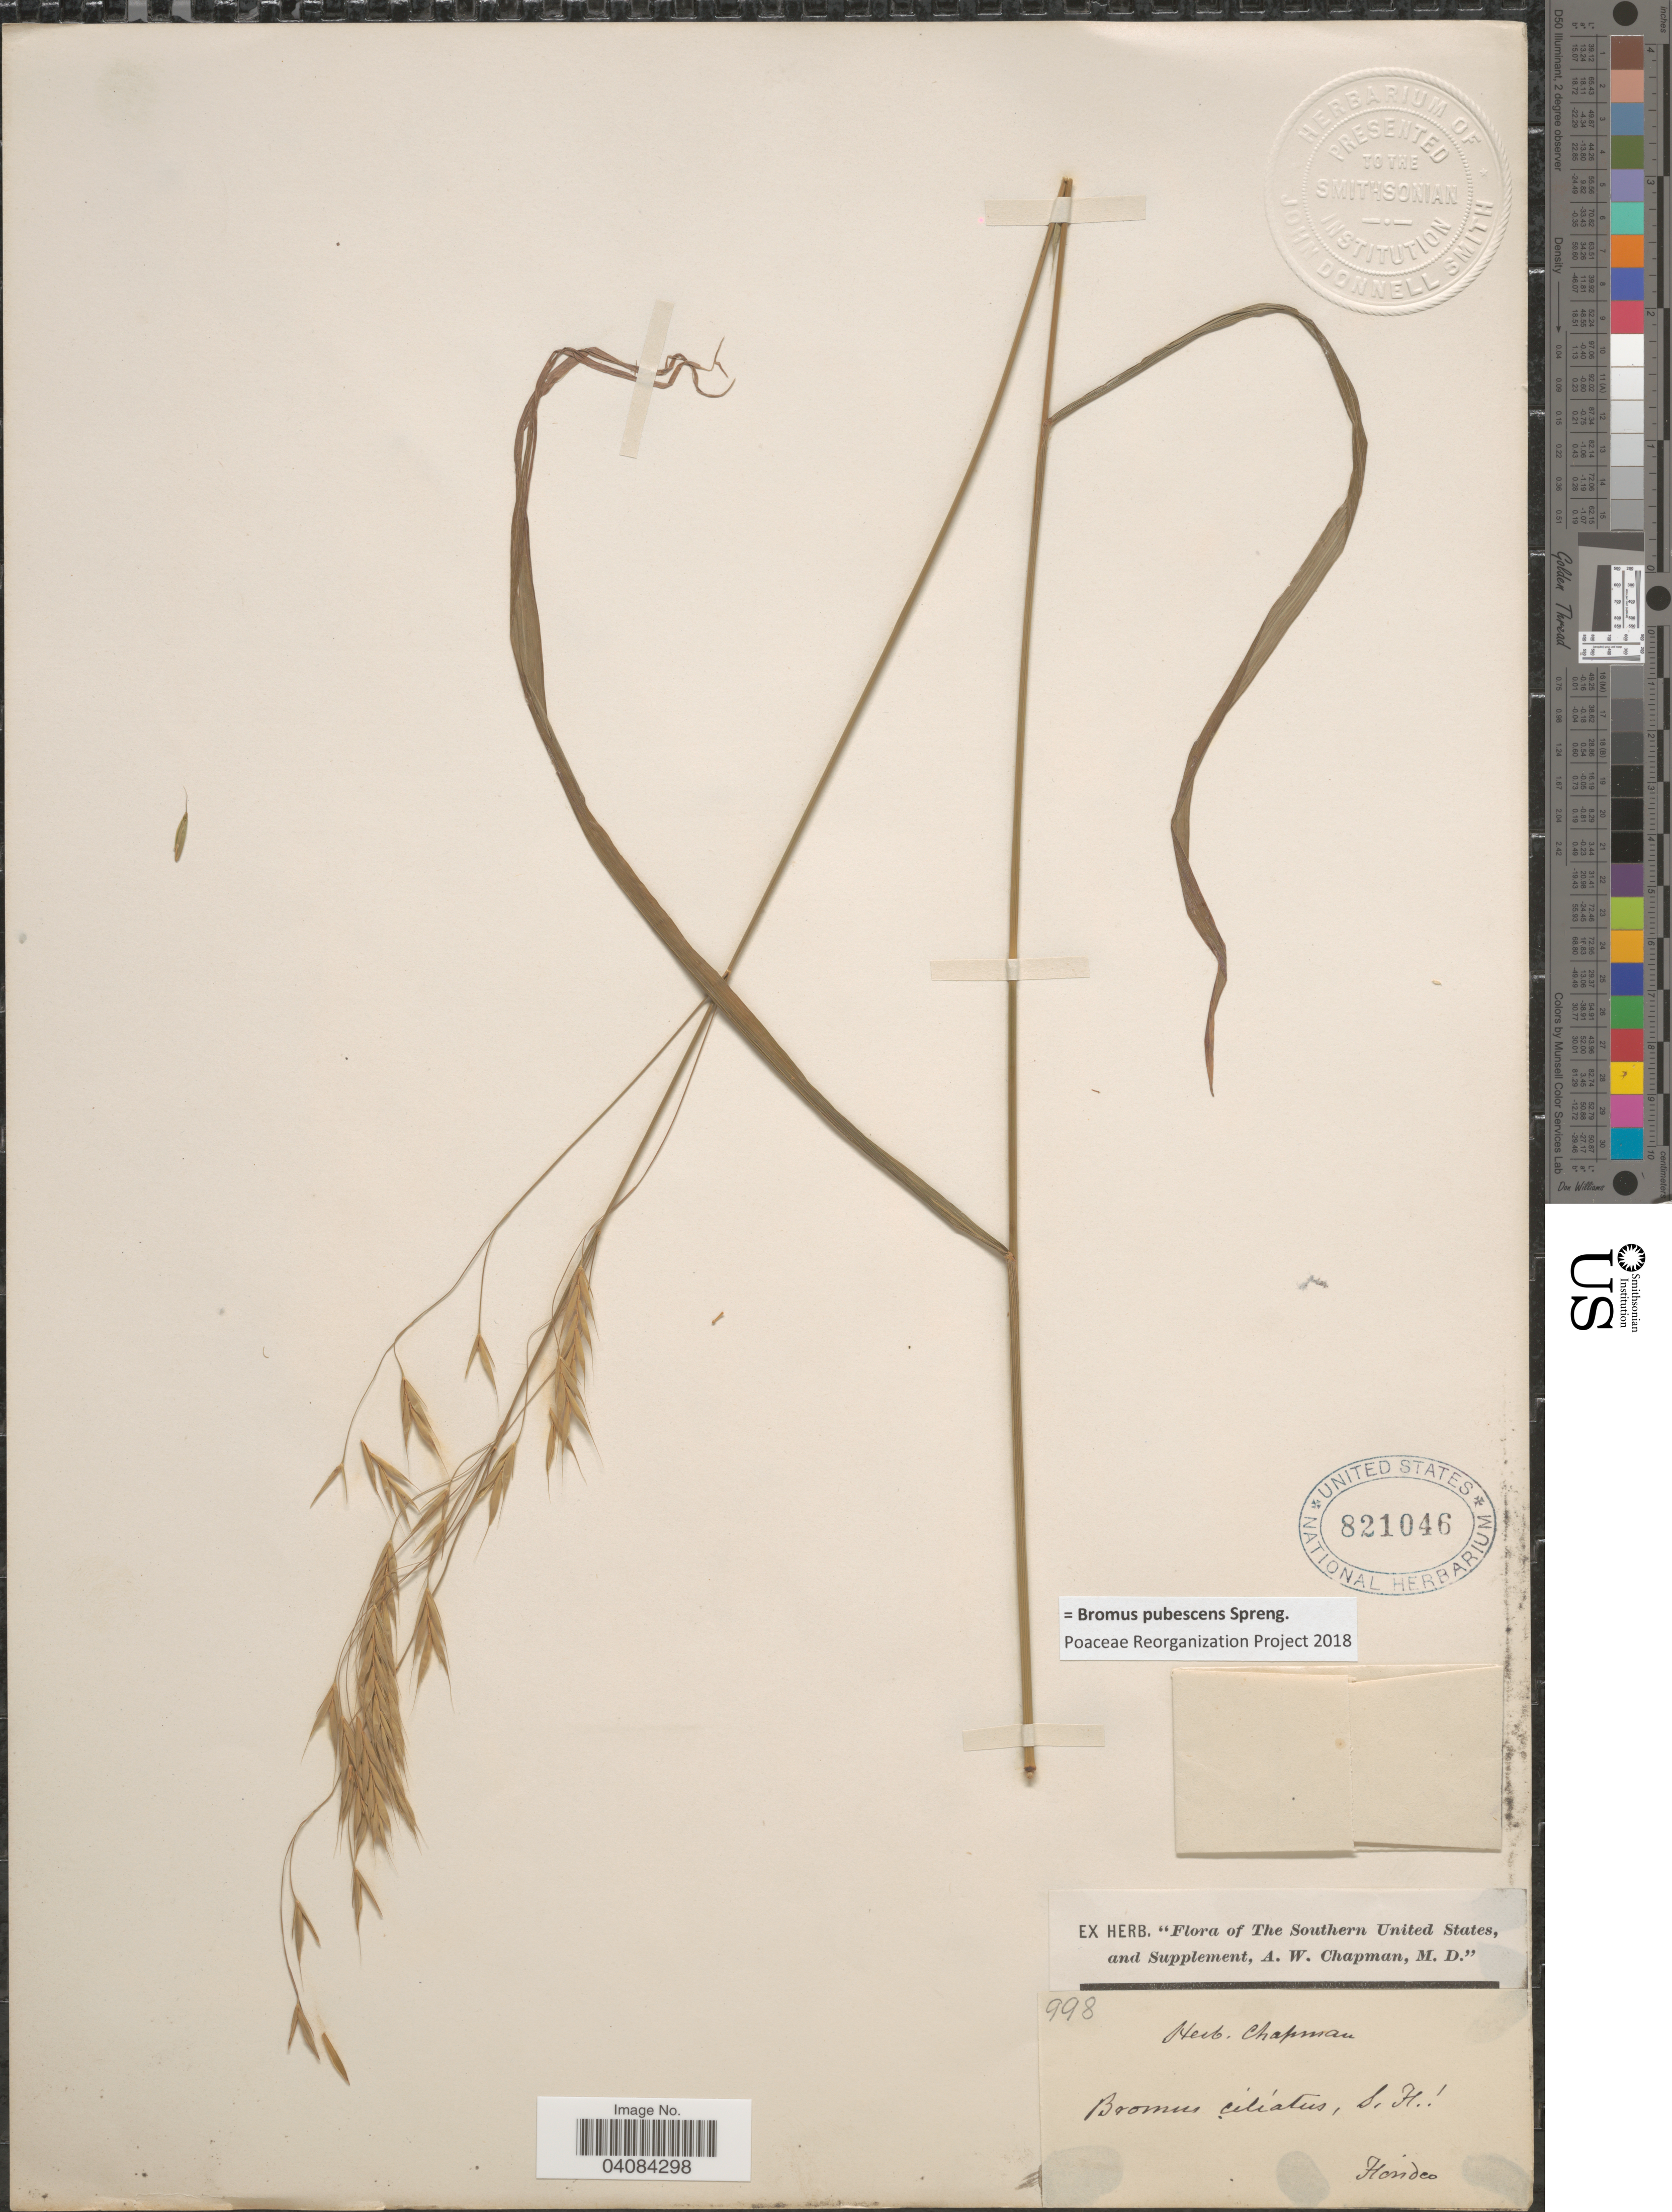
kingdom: Plantae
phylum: Tracheophyta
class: Liliopsida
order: Poales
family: Poaceae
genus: Bromus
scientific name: Bromus pubescens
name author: Muhl. ex Willd.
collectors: ex herb. A.W. Chapman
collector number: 998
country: United States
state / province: Florida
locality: The Southern United States and Supplement.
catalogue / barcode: US 821046